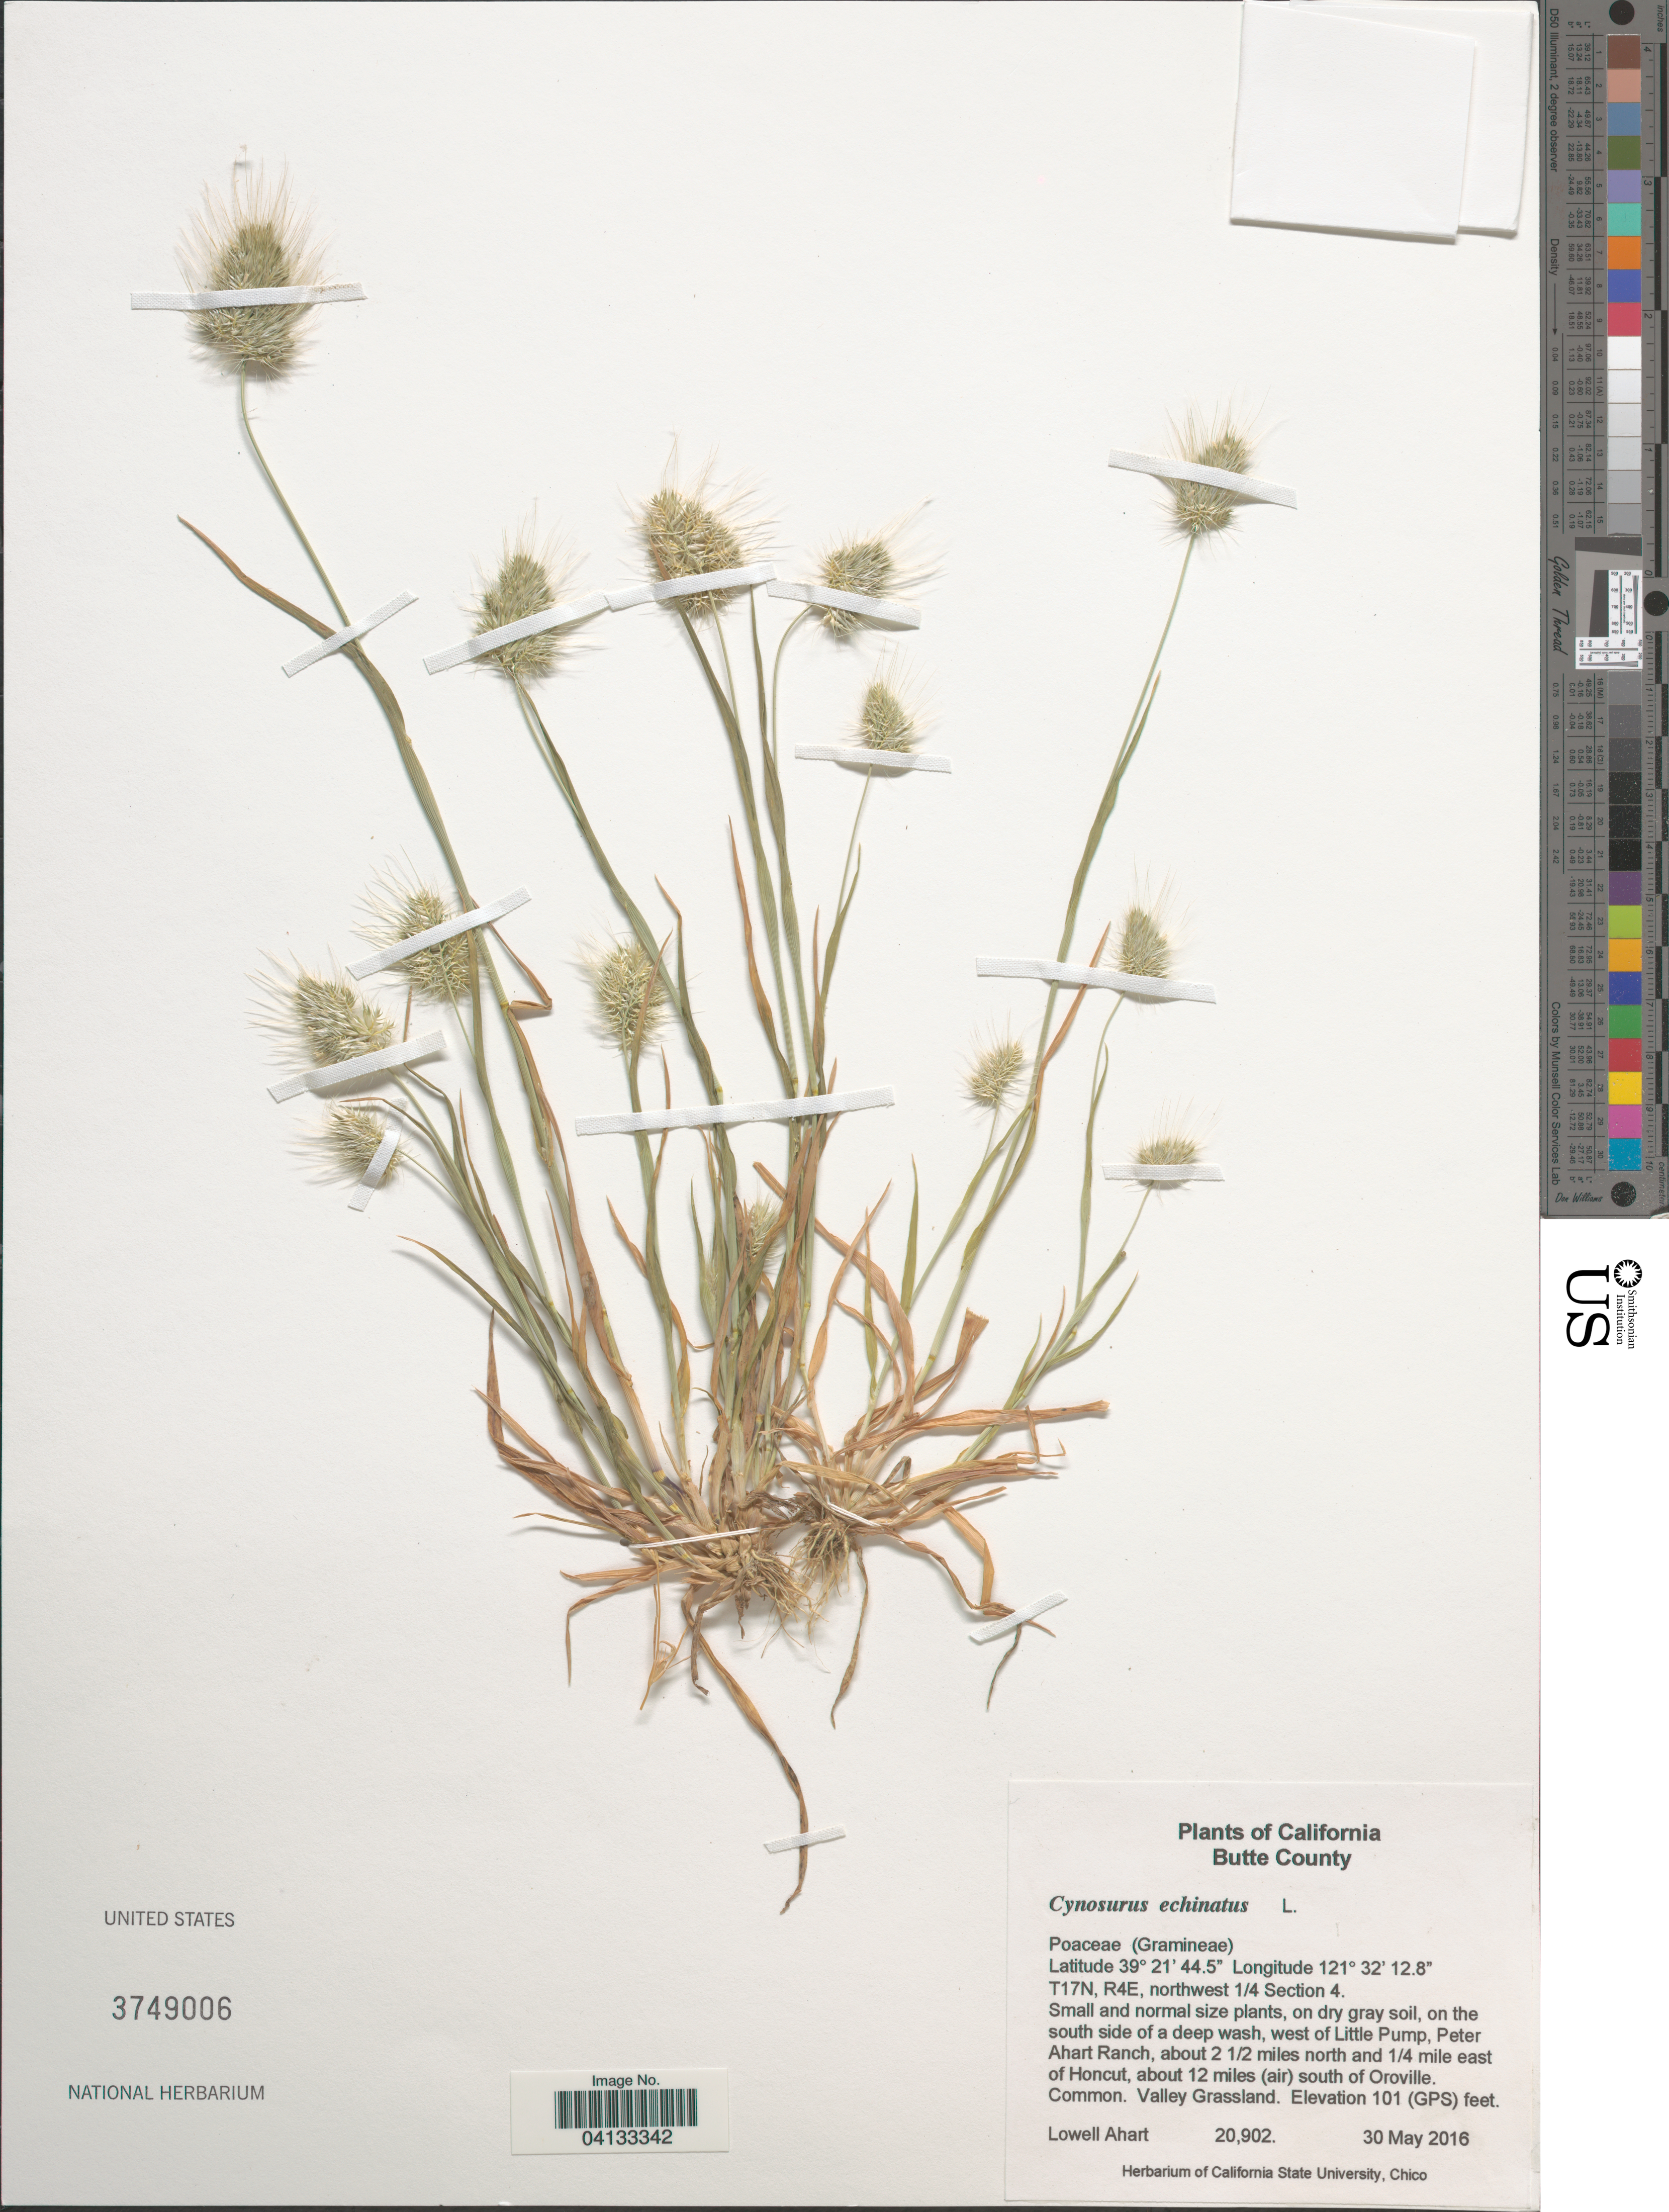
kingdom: Plantae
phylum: Tracheophyta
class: Liliopsida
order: Poales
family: Poaceae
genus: Cynosurus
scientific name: Cynosurus echinatus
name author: L.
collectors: L. Ahart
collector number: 20902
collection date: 2016-05-30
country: United States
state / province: California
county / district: Butte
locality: Butte County. T17N, R4E, northwest 1/4 Section 4. On the south side of a deep wash, west of Little Pump, Peter Ahart Ranch, about 2 1/2 miles north and 1/4 mile east of Honcut, about 12 miles (air) south of Oroville.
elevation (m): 31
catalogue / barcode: US 3749006